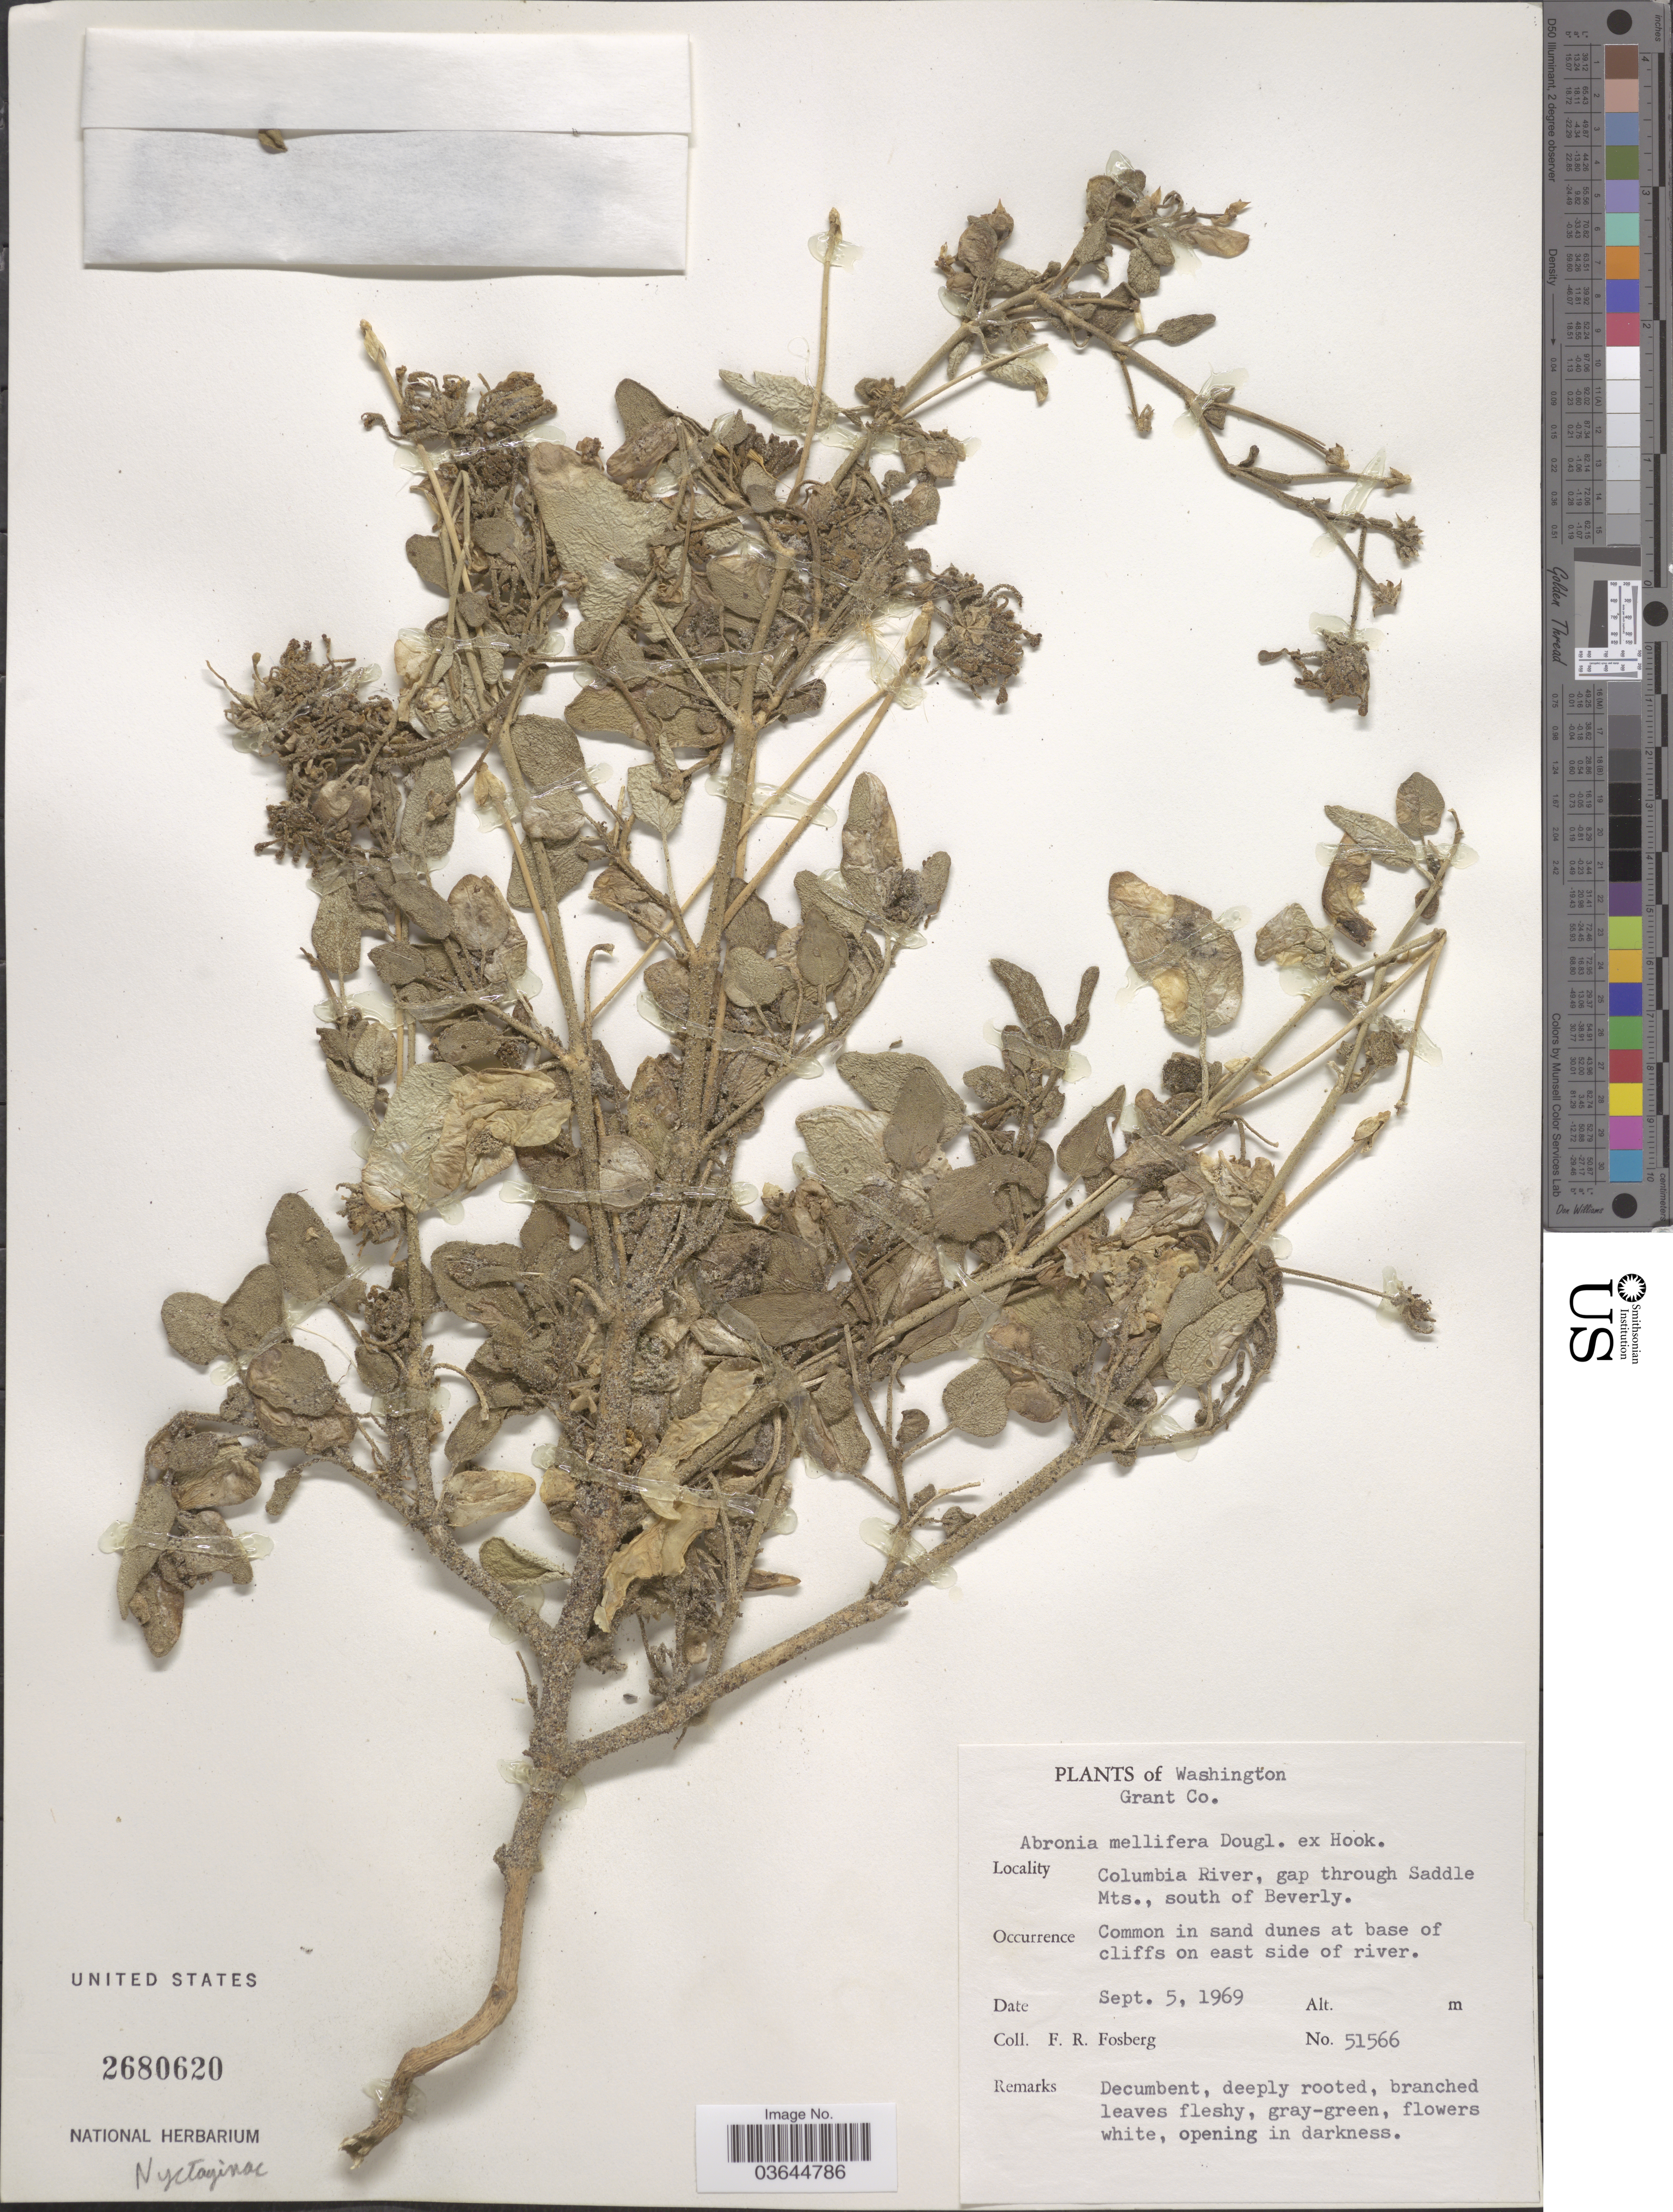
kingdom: Plantae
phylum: Tracheophyta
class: Magnoliopsida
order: Caryophyllales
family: Nyctaginaceae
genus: Abronia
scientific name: Abronia mellifera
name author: Douglas ex Hook.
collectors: F. R. Fosberg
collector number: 51566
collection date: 1969-09-05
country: United States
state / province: Washington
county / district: Grant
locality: Grant Co. Columbia River, gap through Saddle Mts., south of Beverly. Common in sand dunes at base of cliffs on east side of river.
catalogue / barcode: US 2680620